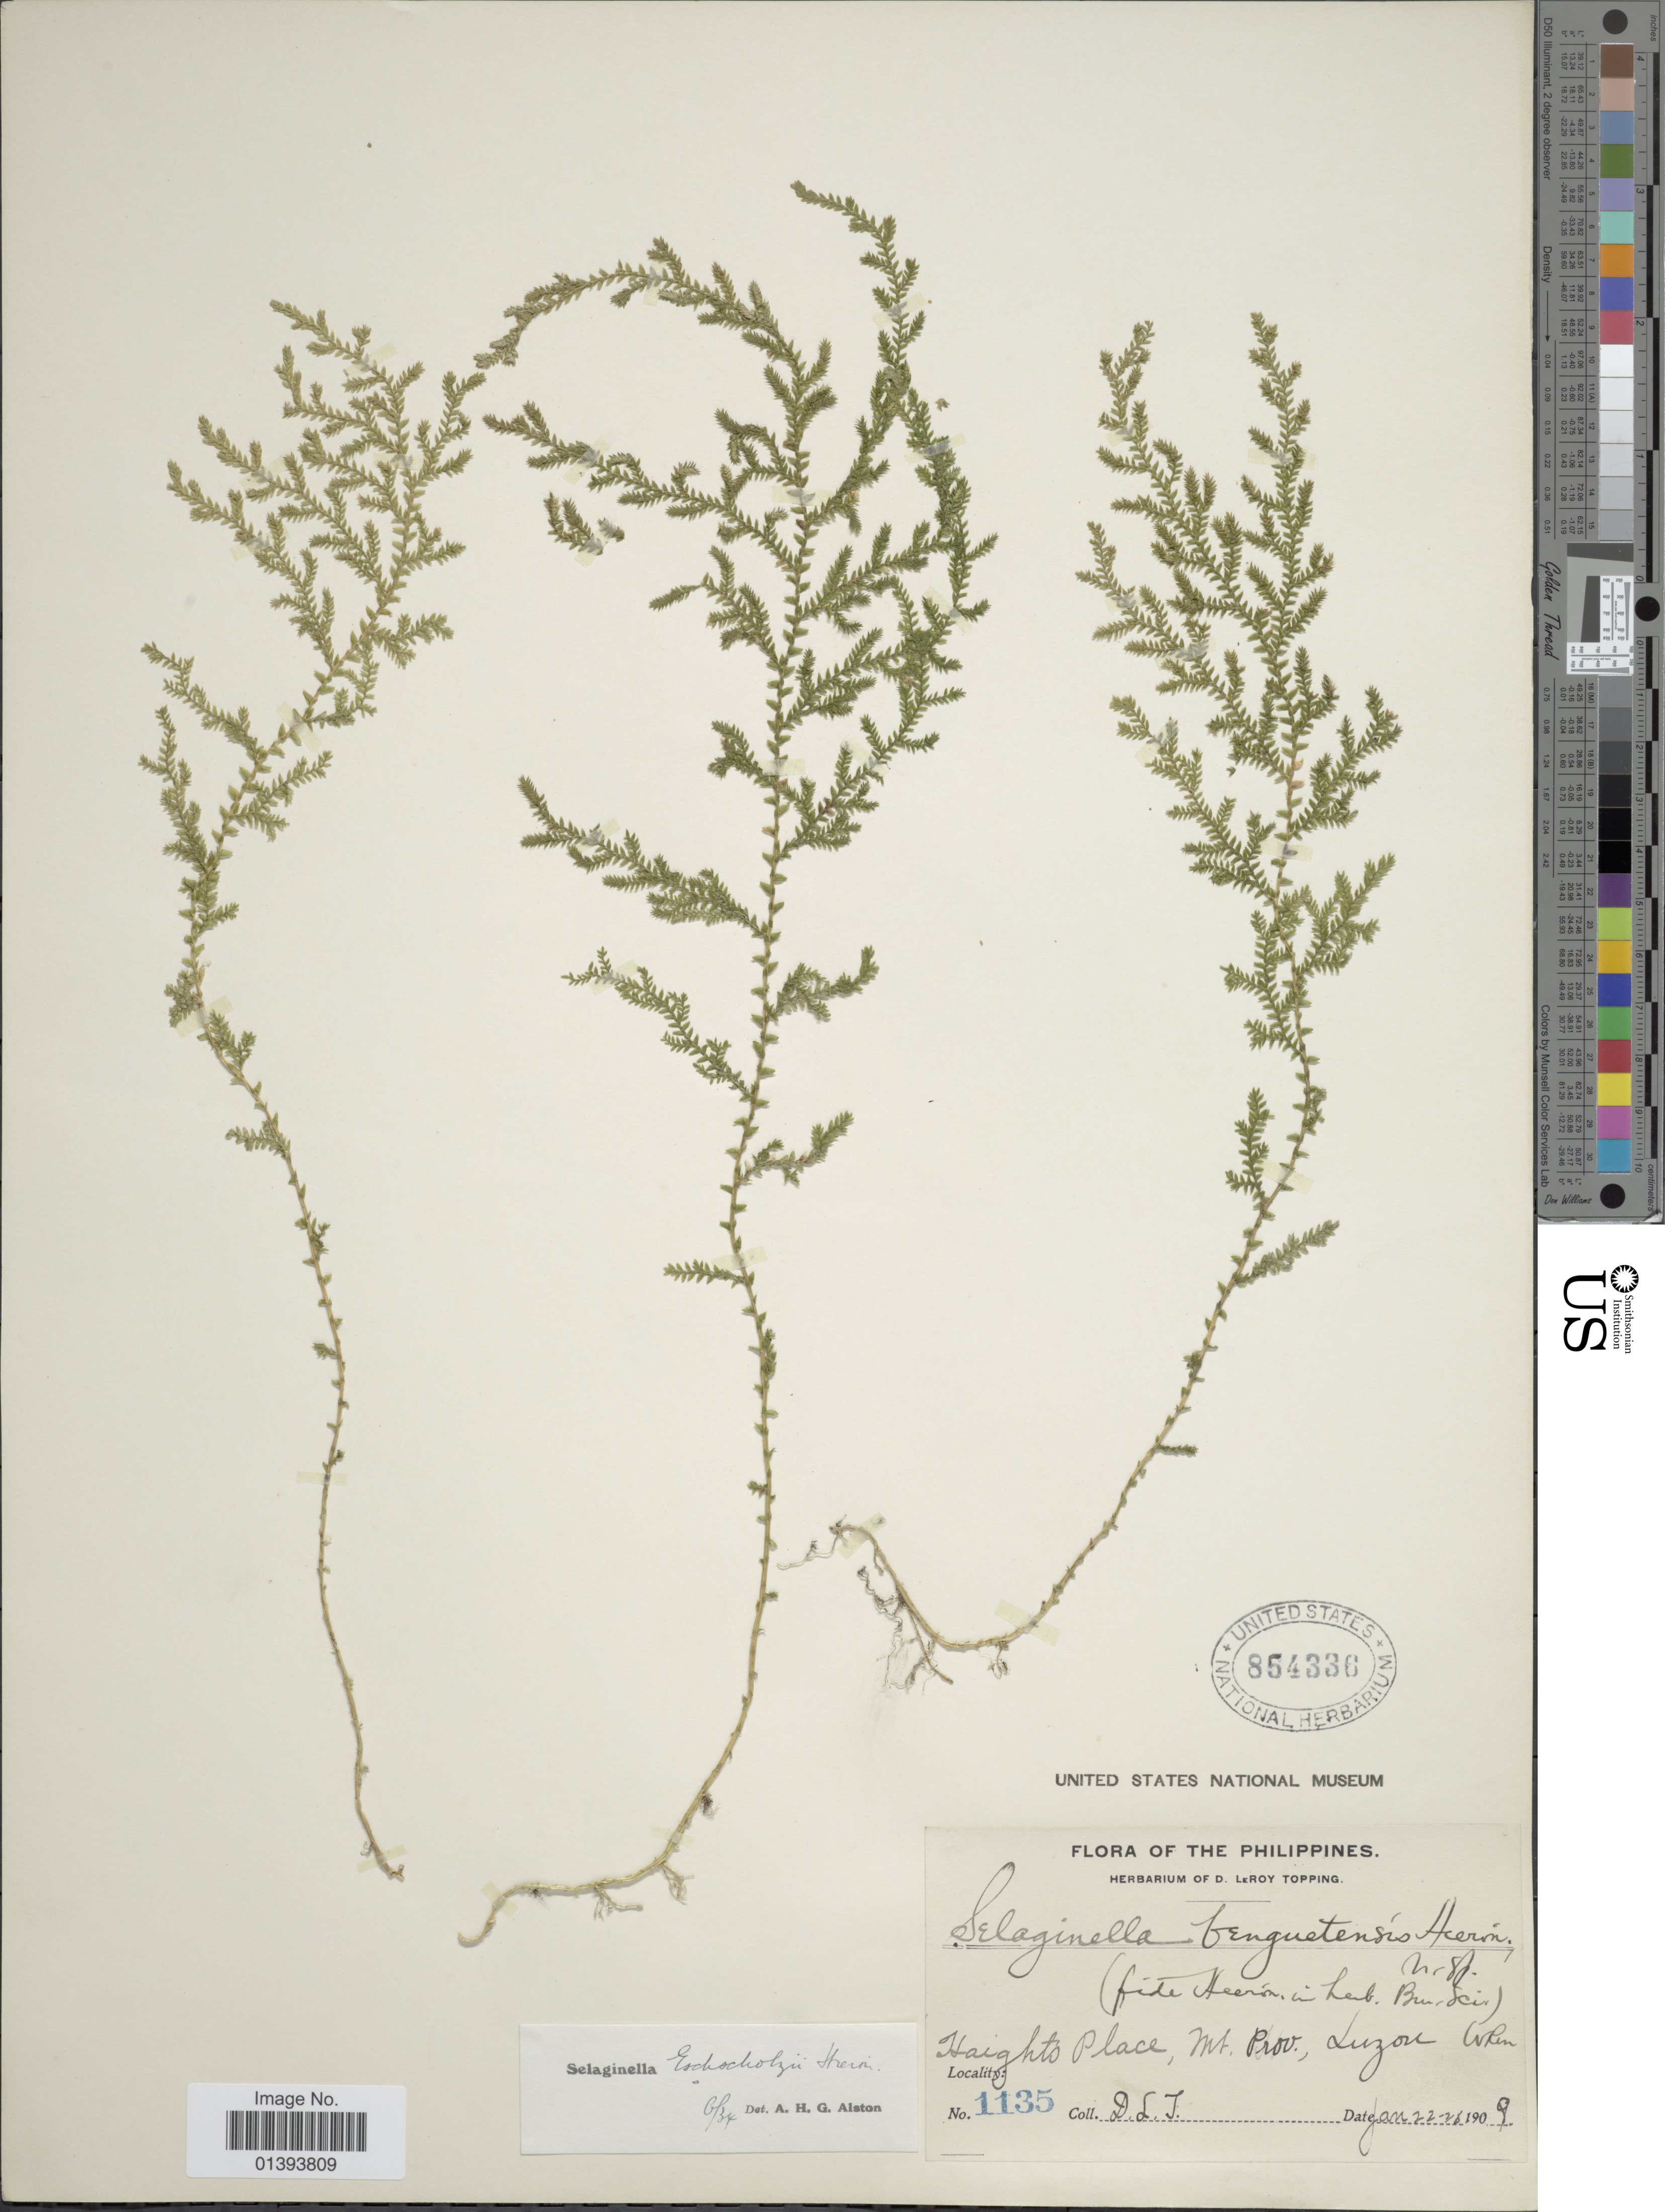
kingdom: Plantae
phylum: Tracheophyta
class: Lycopodiopsida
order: Selaginellales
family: Selaginellaceae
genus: Selaginella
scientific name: Selaginella eschscholzii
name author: Hieron.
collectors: D. L. Topping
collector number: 1135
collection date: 1909-01-22/1909-01-26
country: Philippines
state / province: Central Luzon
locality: Haights place, Mt. Prov., Luzon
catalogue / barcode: US 854336